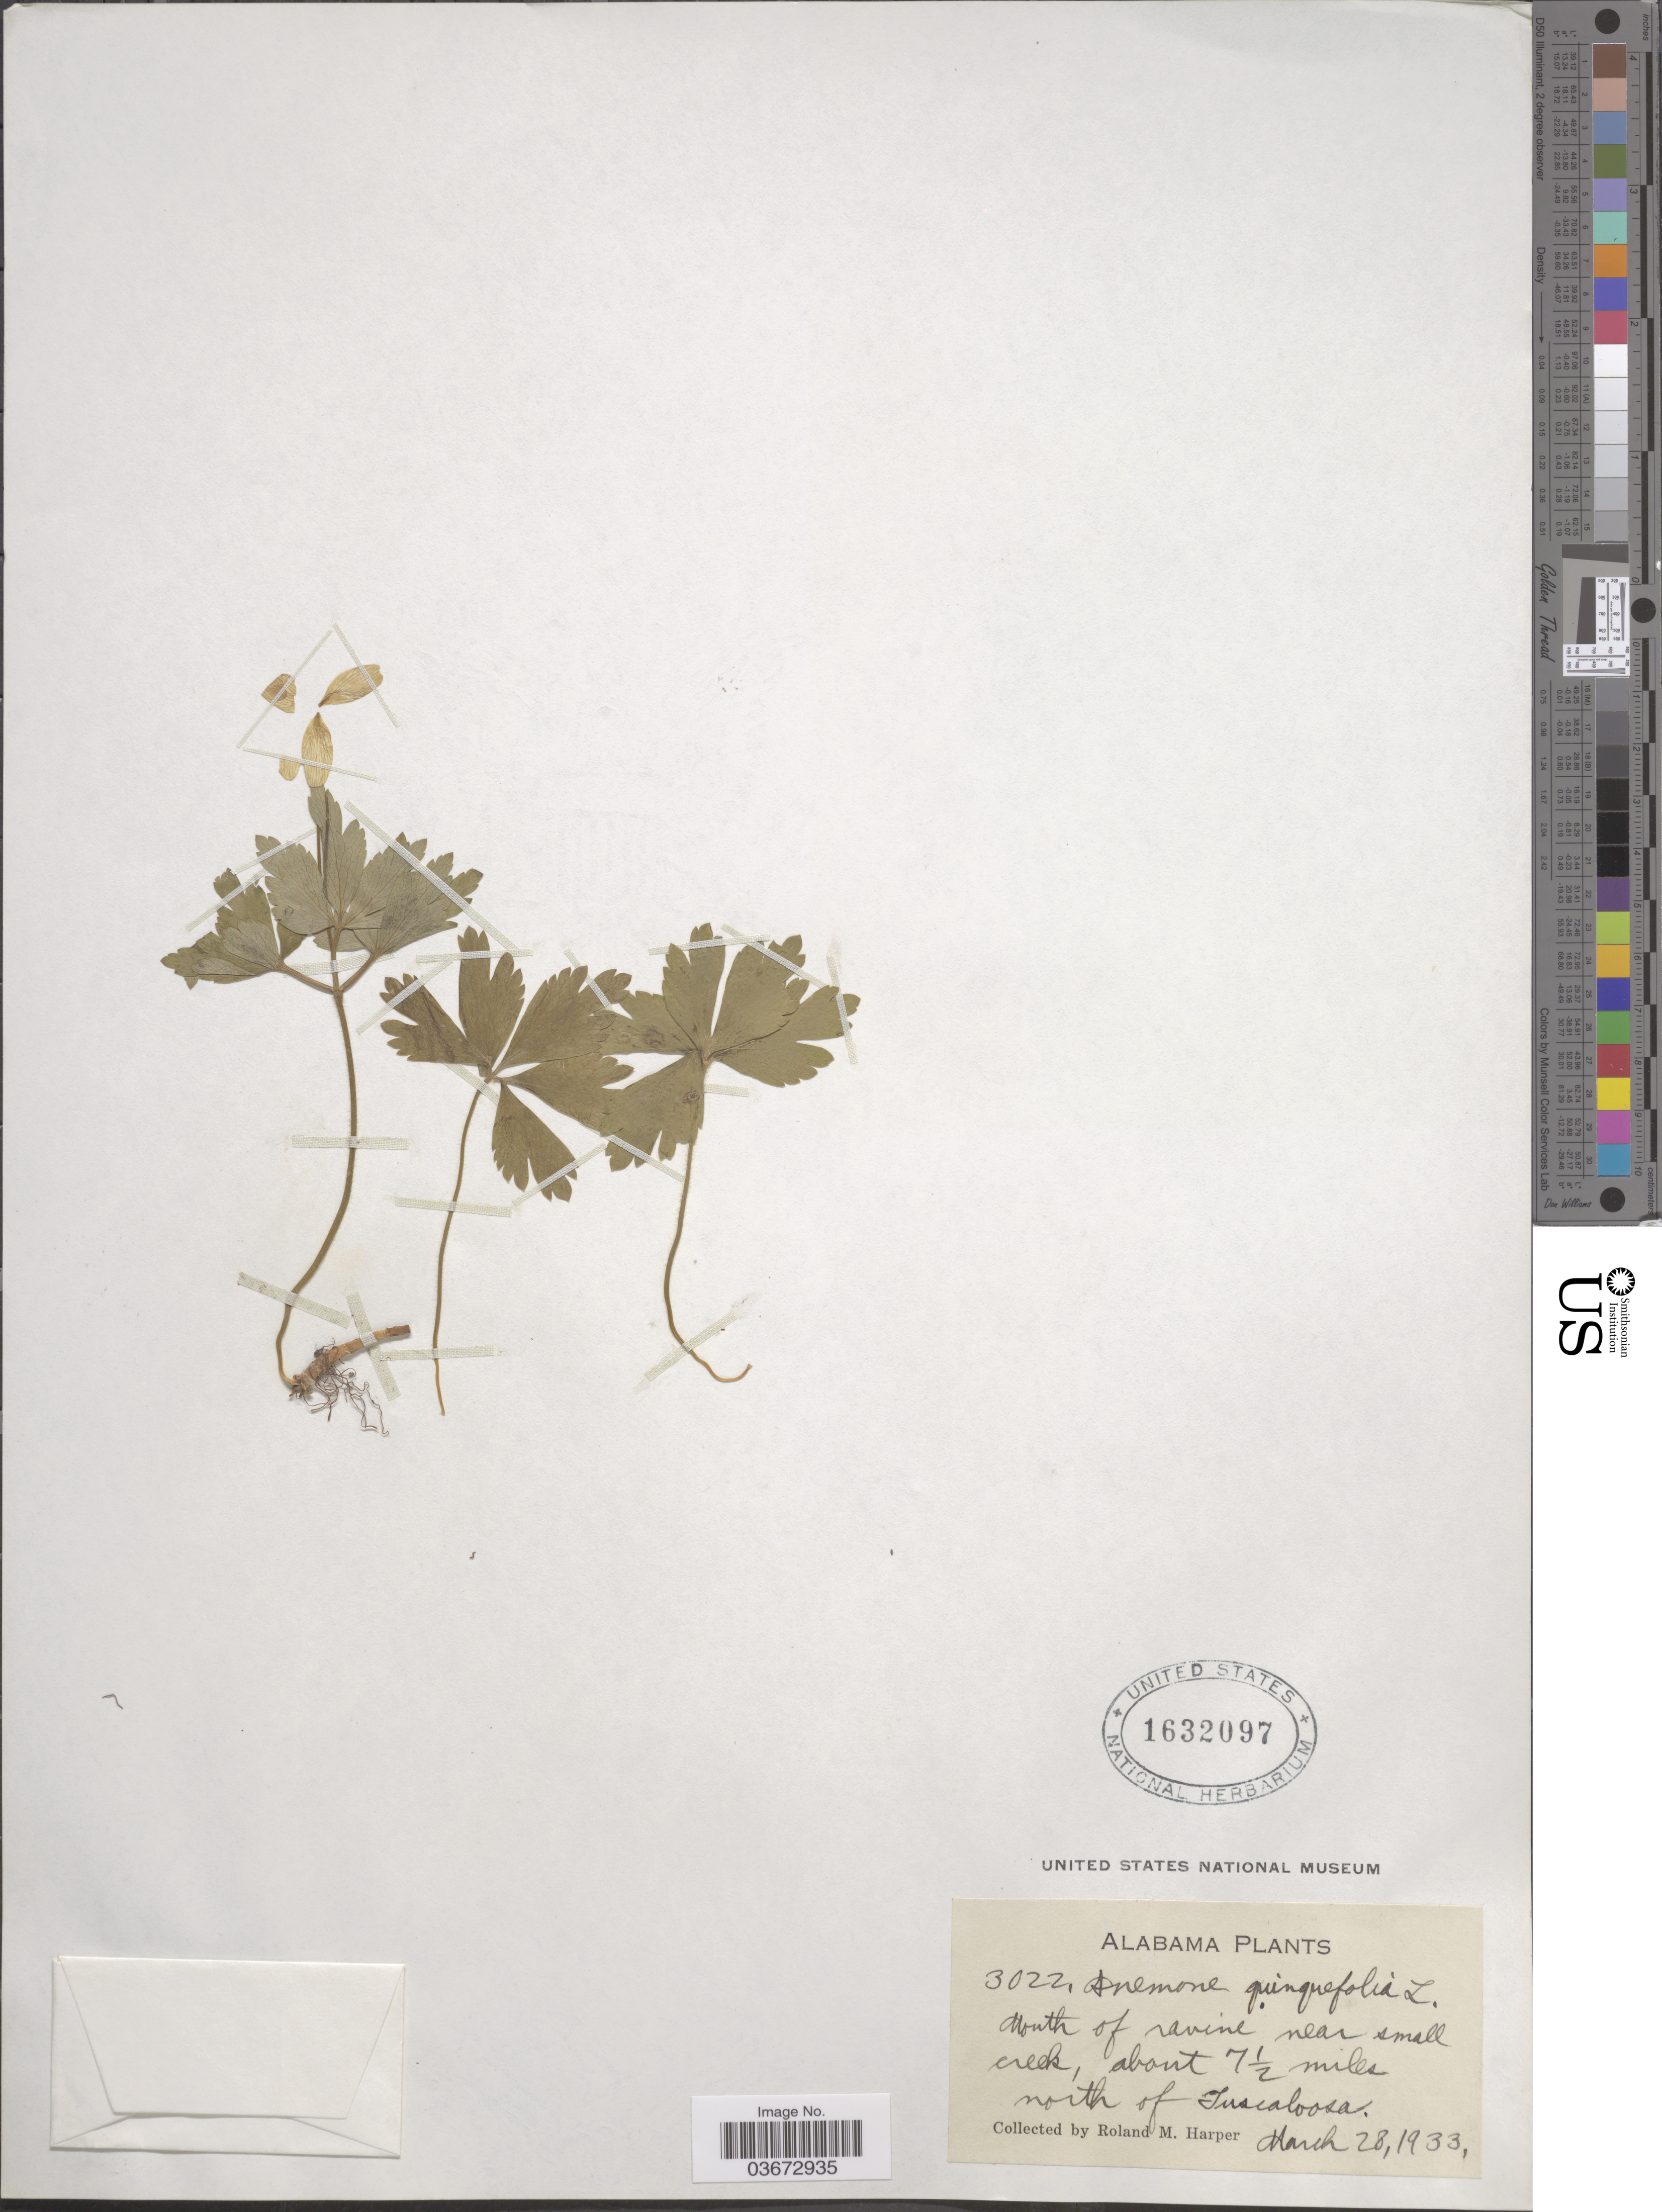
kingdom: Plantae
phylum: Tracheophyta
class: Magnoliopsida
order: Ranunculales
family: Ranunculaceae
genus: Anemone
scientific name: Anemone quinquefolia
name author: L.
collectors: R. Harper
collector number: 3022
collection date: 1933-03-28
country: United States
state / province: Alabama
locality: Mouth of ravine near small creek, about 7½ miles north of Tuscaloosa.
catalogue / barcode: US 1632097